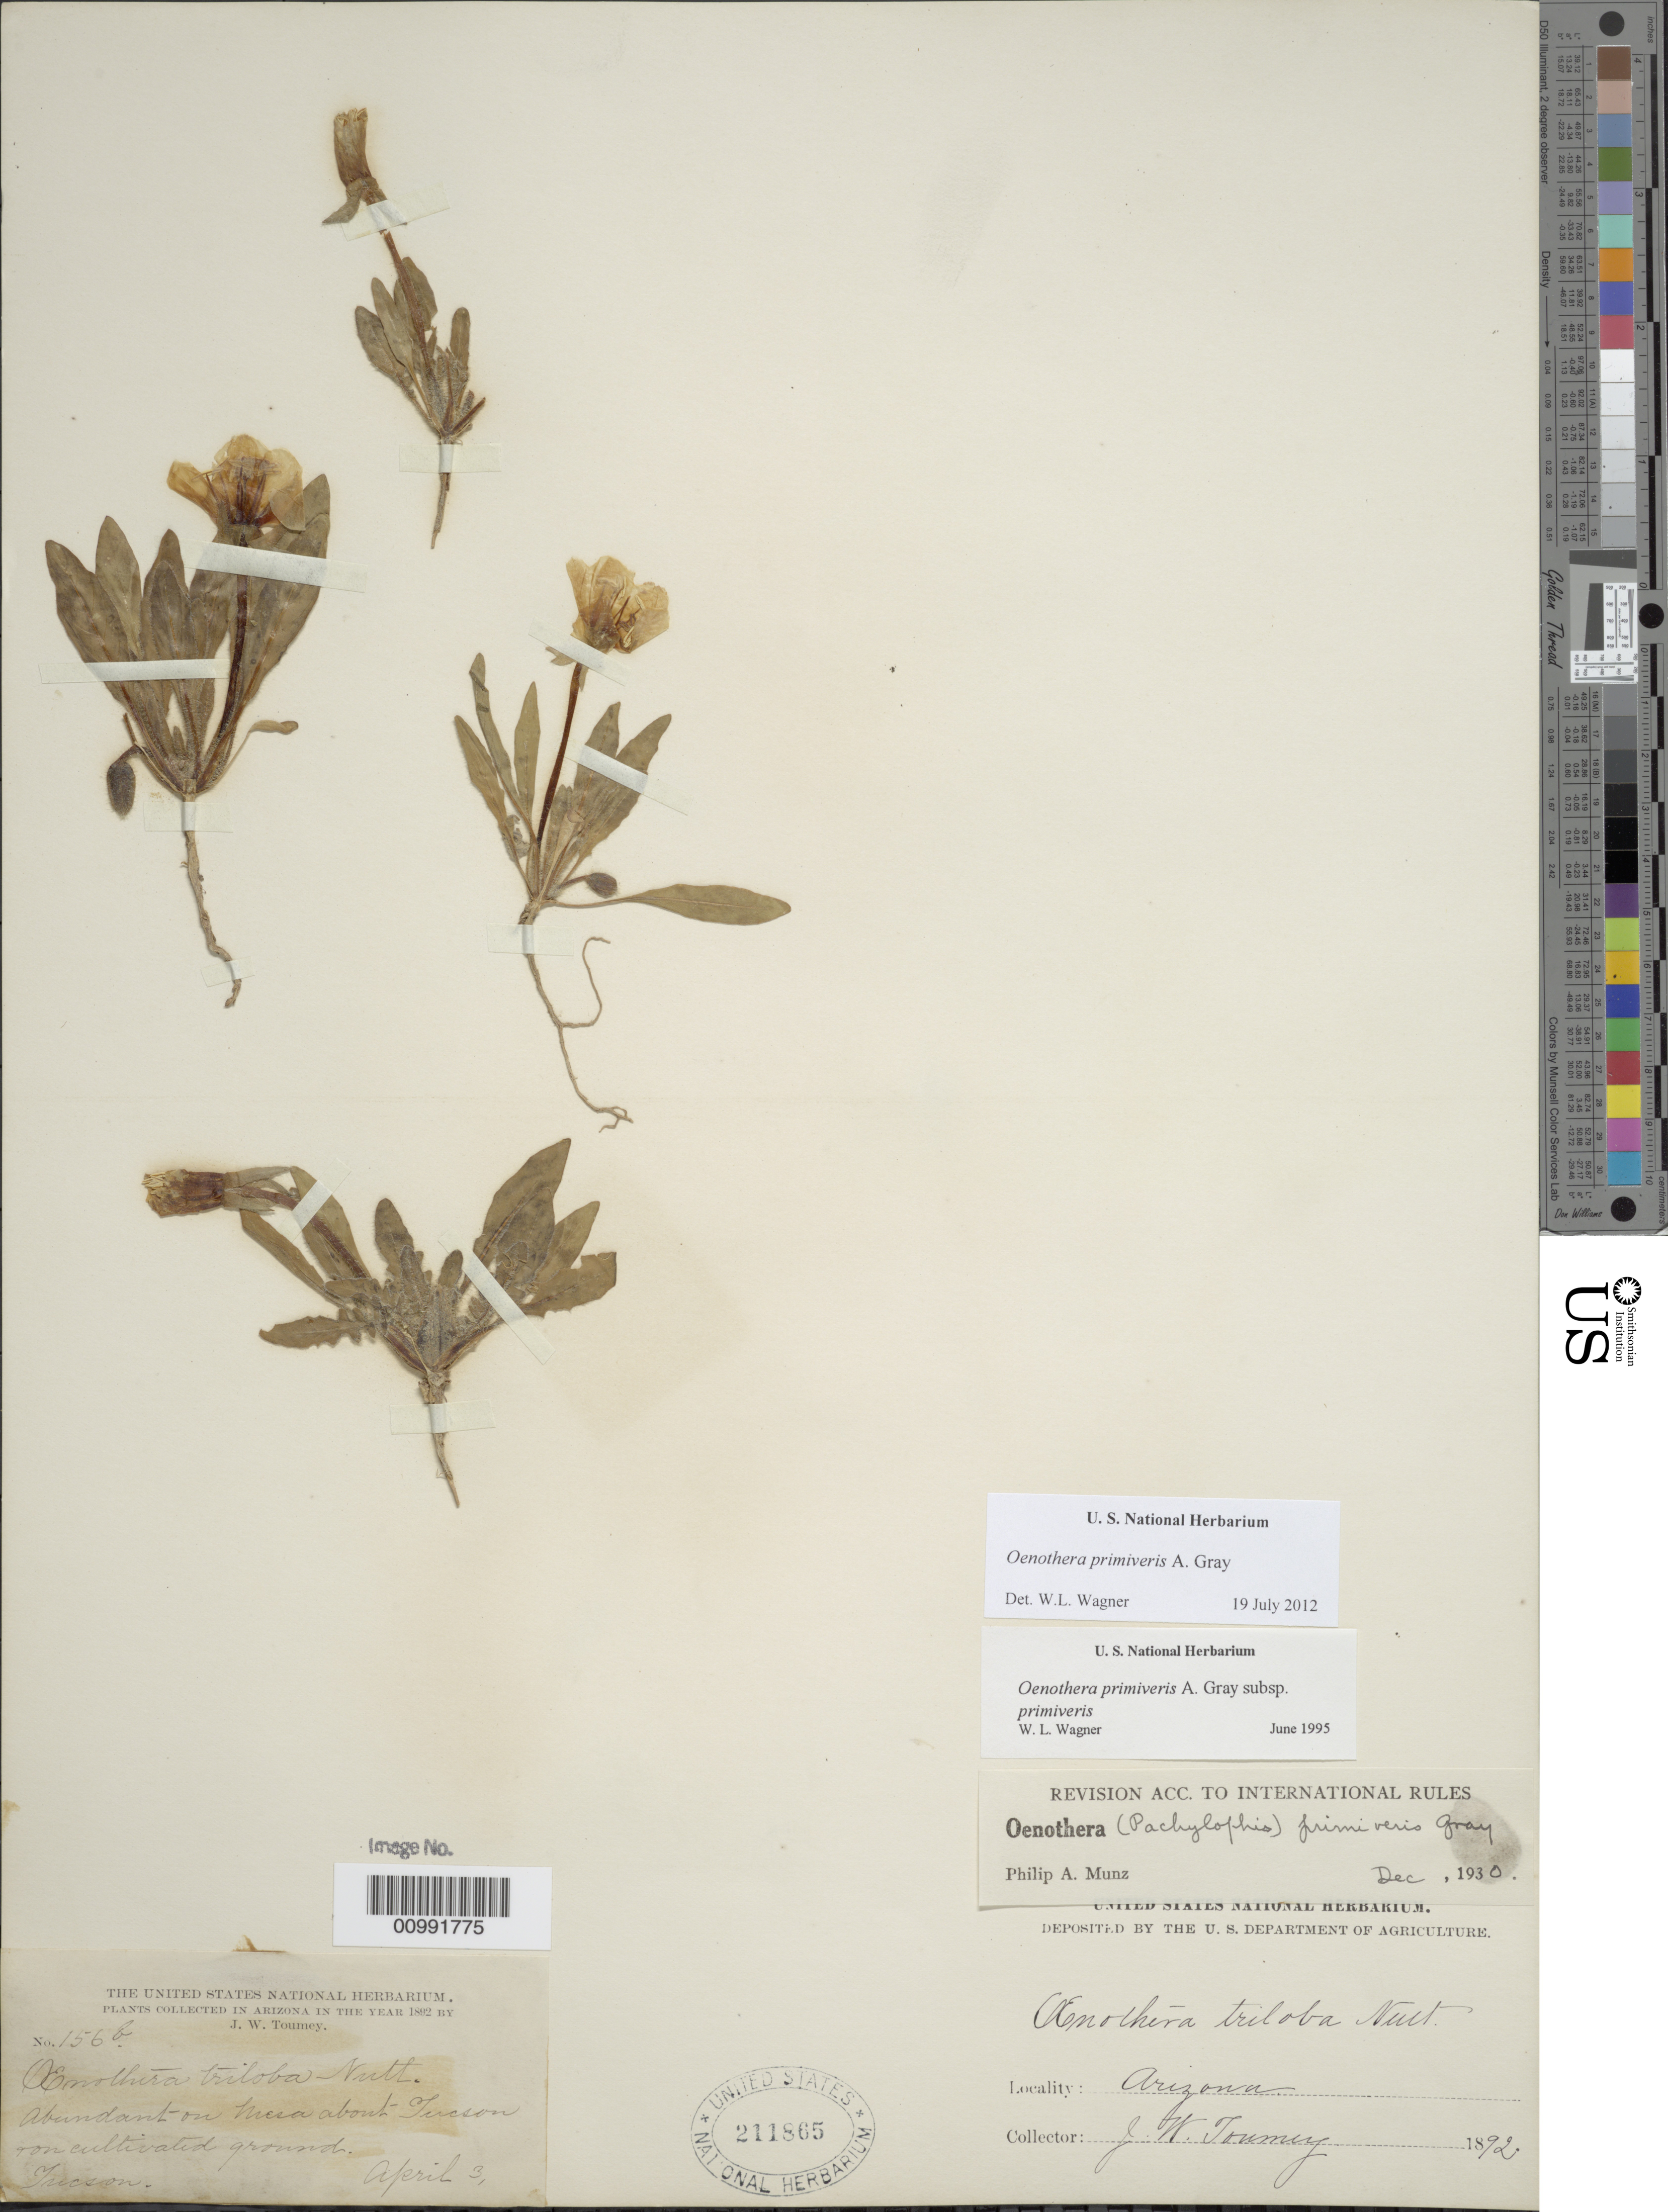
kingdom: Plantae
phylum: Tracheophyta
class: Magnoliopsida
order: Myrtales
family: Onagraceae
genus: Oenothera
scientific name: Oenothera primiveris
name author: A. Gray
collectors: J. W. Toumey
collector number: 156B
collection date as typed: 03 Apr 1892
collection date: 1892-04-03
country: United States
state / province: Arizona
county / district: Pima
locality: Tucson.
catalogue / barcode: US 211865